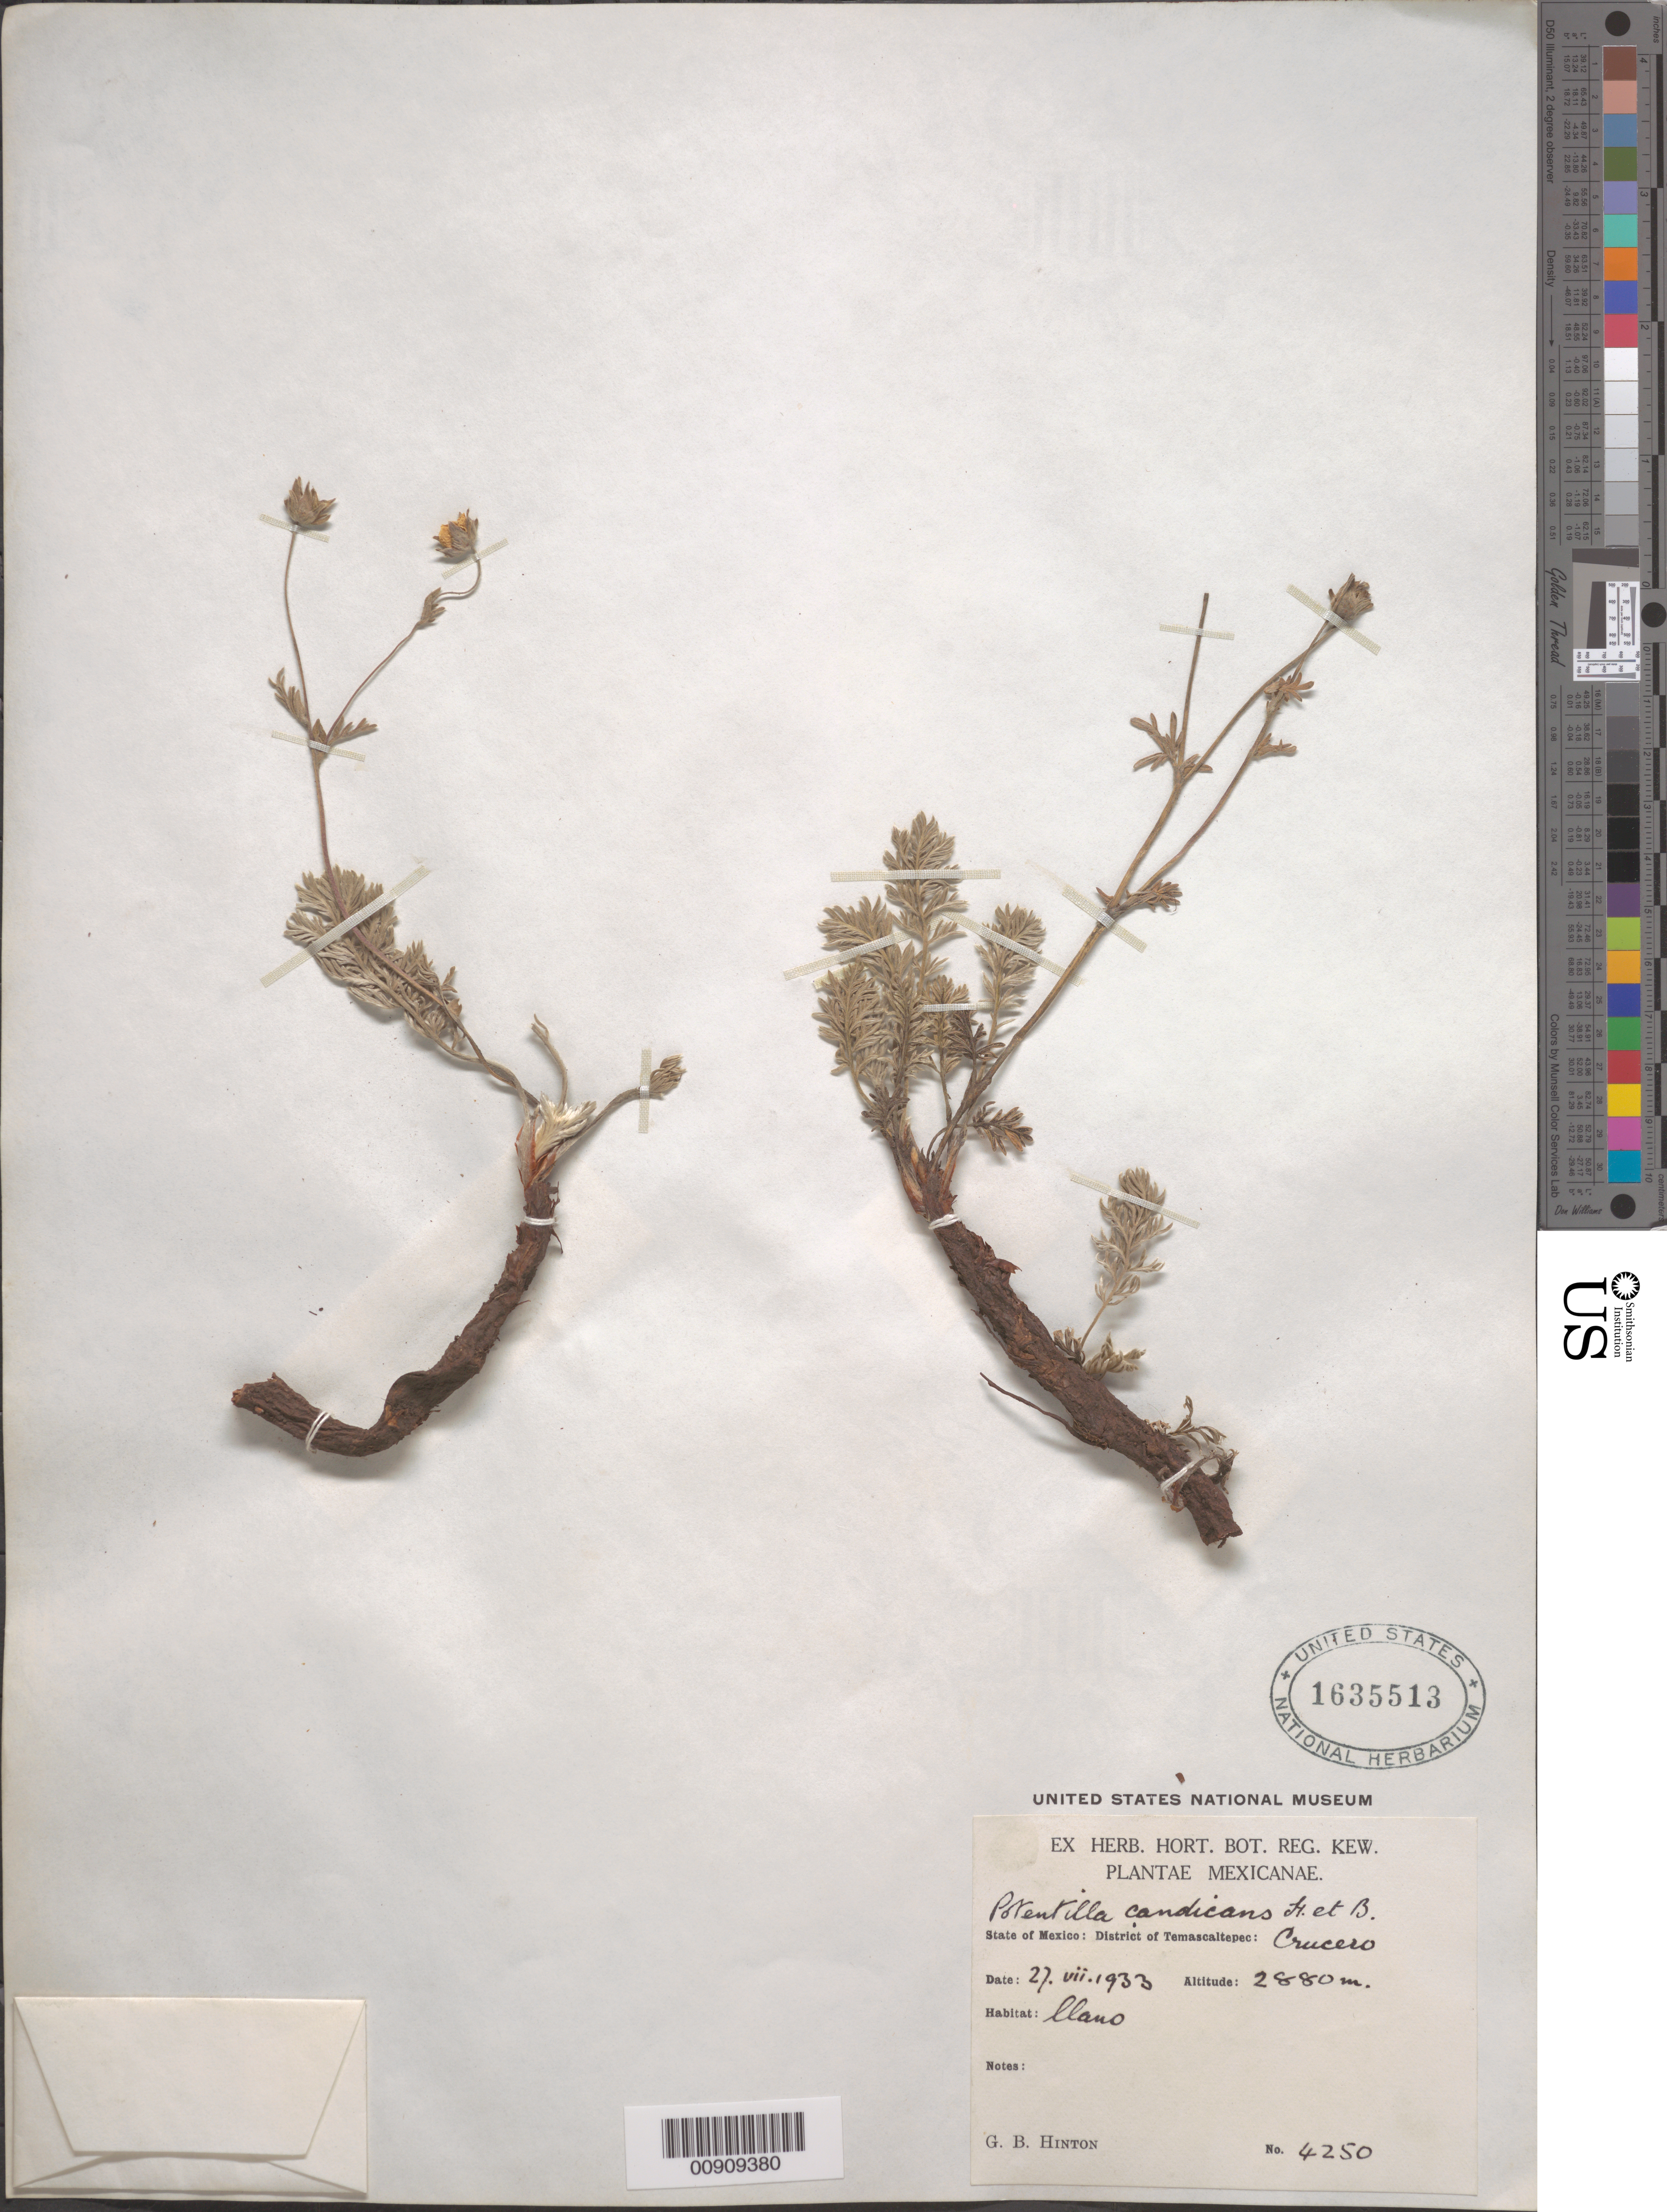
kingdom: Plantae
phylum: Tracheophyta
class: Magnoliopsida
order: Rosales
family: Rosaceae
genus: Potentilla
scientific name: Potentilla candicans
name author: Humb. & Bonpl. ex Nestl.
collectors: G. B. Hinton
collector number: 4250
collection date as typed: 27 Jul 1933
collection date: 1933-07-27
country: Mexico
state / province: México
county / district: Temascaltepec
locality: State of Mexico: District of Temascaltepec: Crucero.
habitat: Llano.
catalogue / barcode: US 1635513